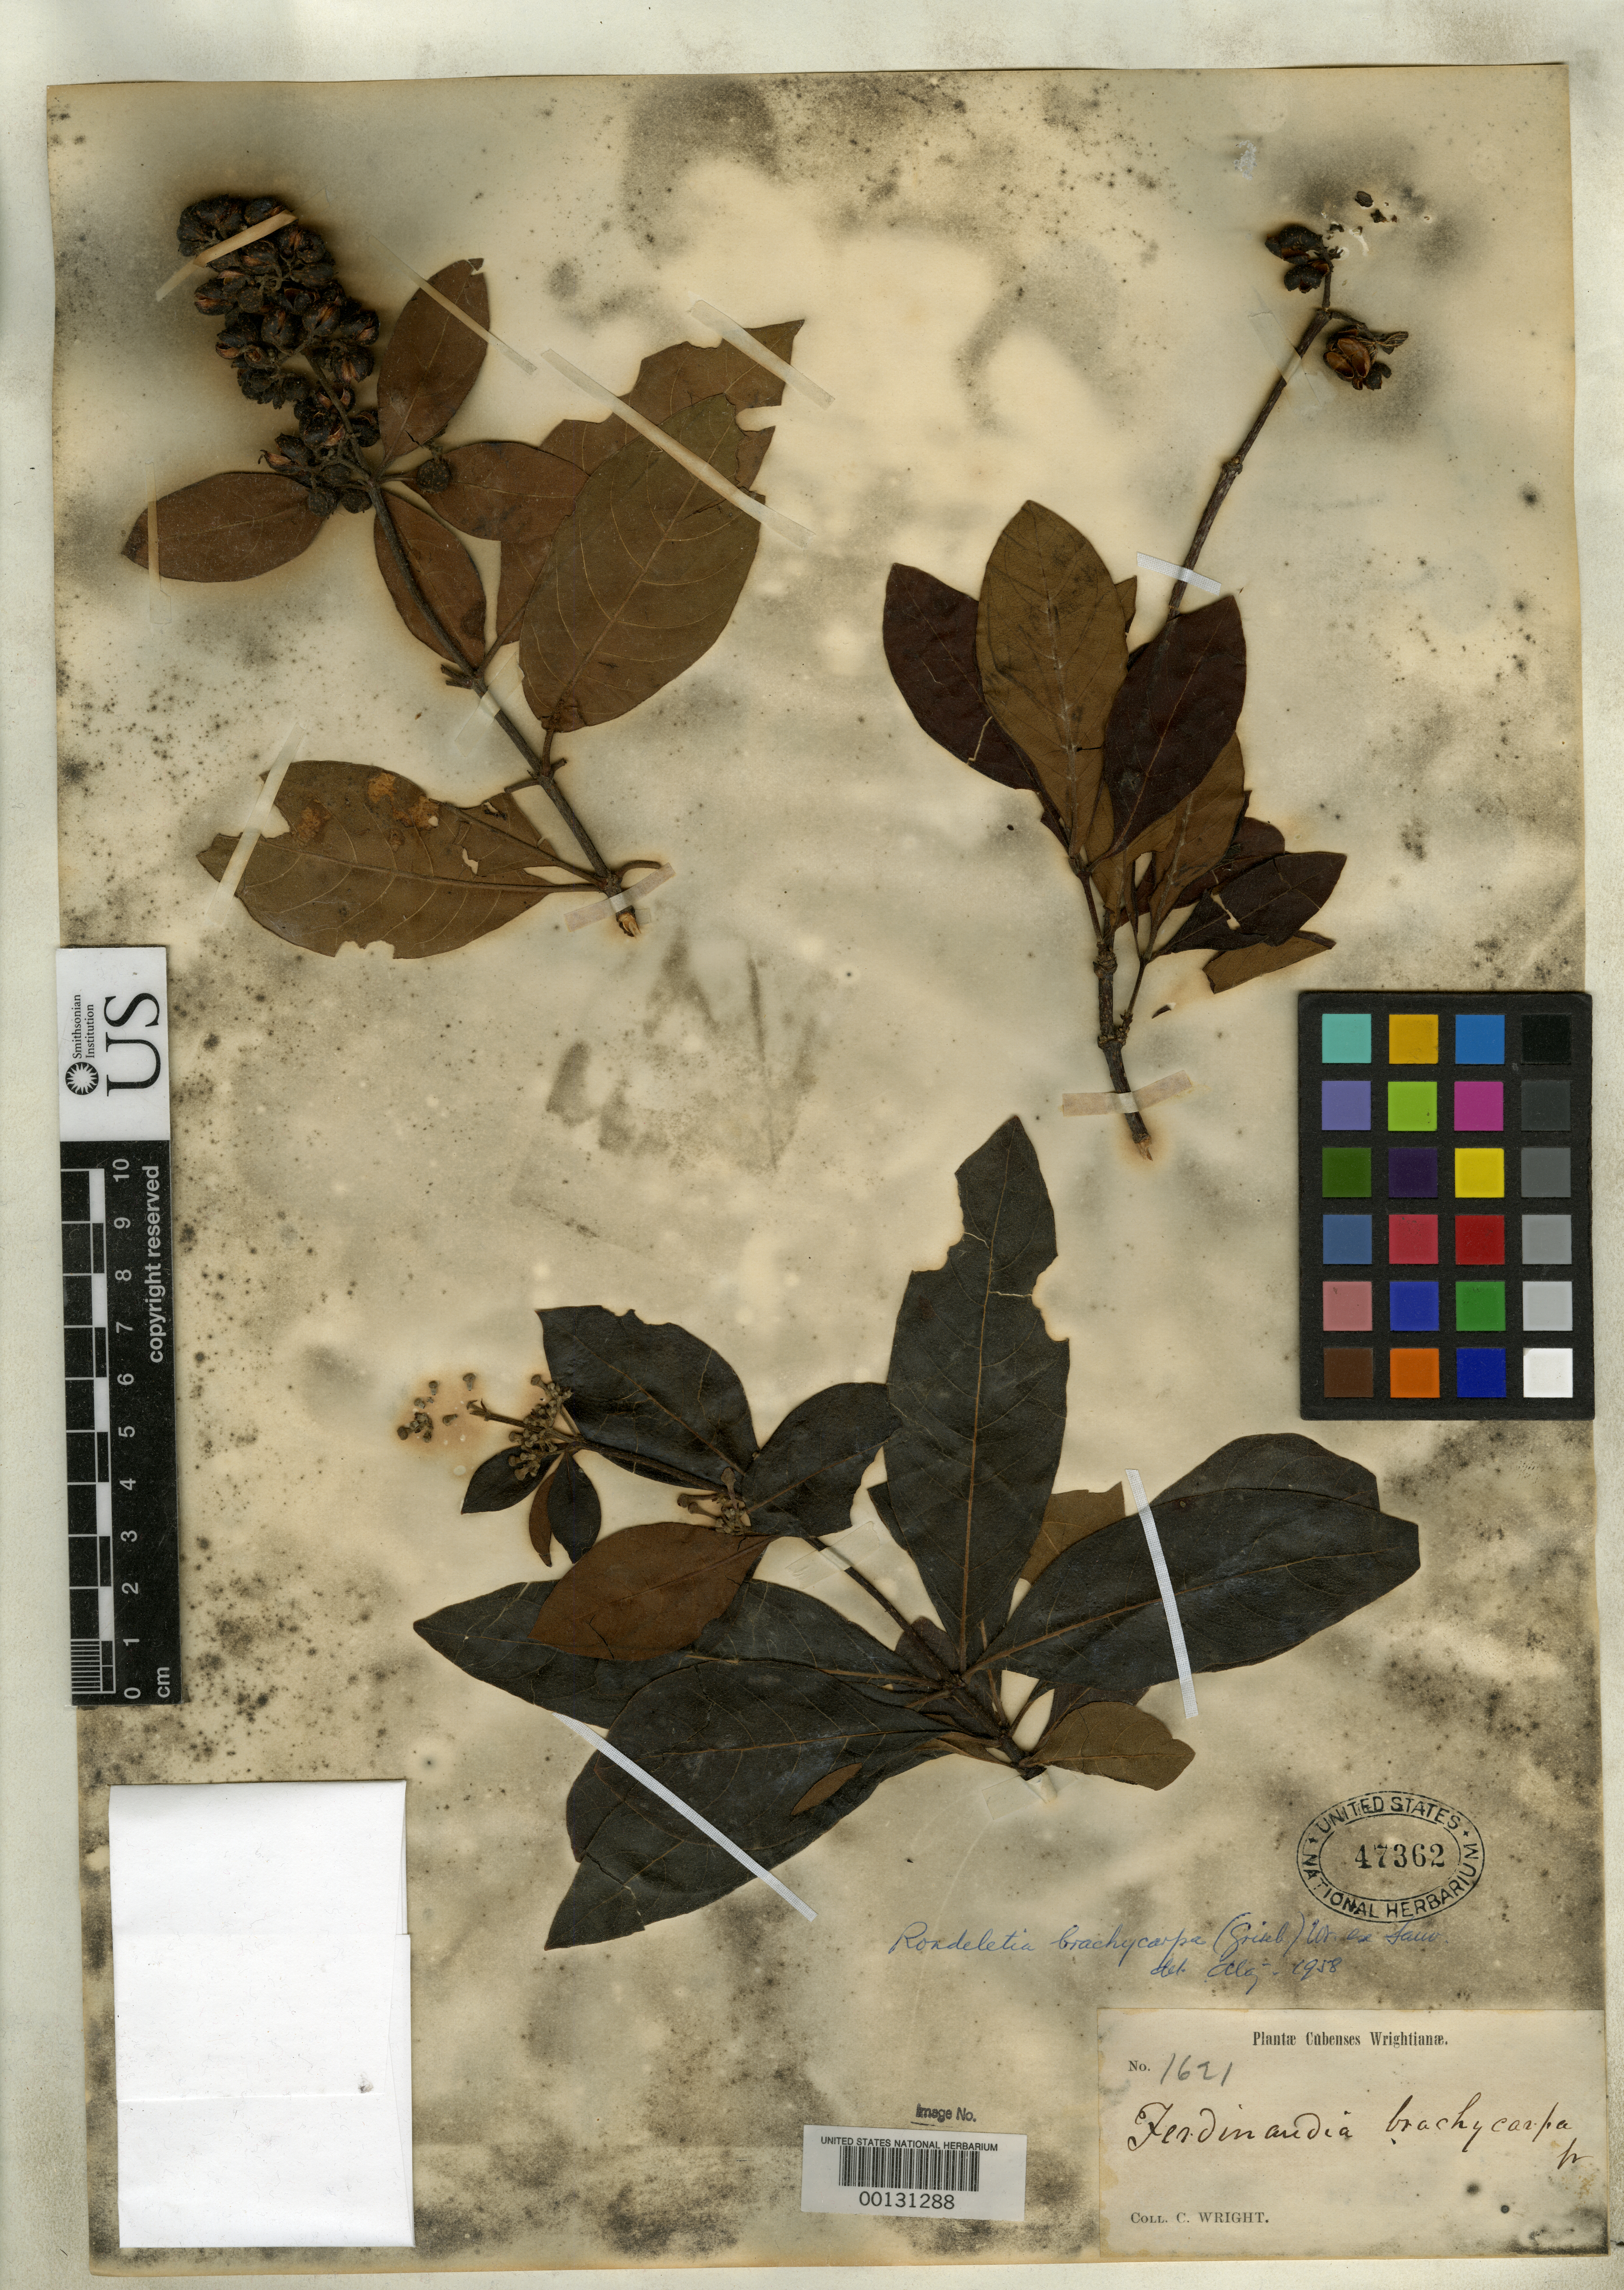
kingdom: Plantae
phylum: Tracheophyta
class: Magnoliopsida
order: Gentianales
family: Rubiaceae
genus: Ferdinandea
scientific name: Ferdinandea brachycarpa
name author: Griseb.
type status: Type Collection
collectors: C. Wright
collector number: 1621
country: Cuba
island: Greater Antilles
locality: Santa Catalina.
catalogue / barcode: US 47362